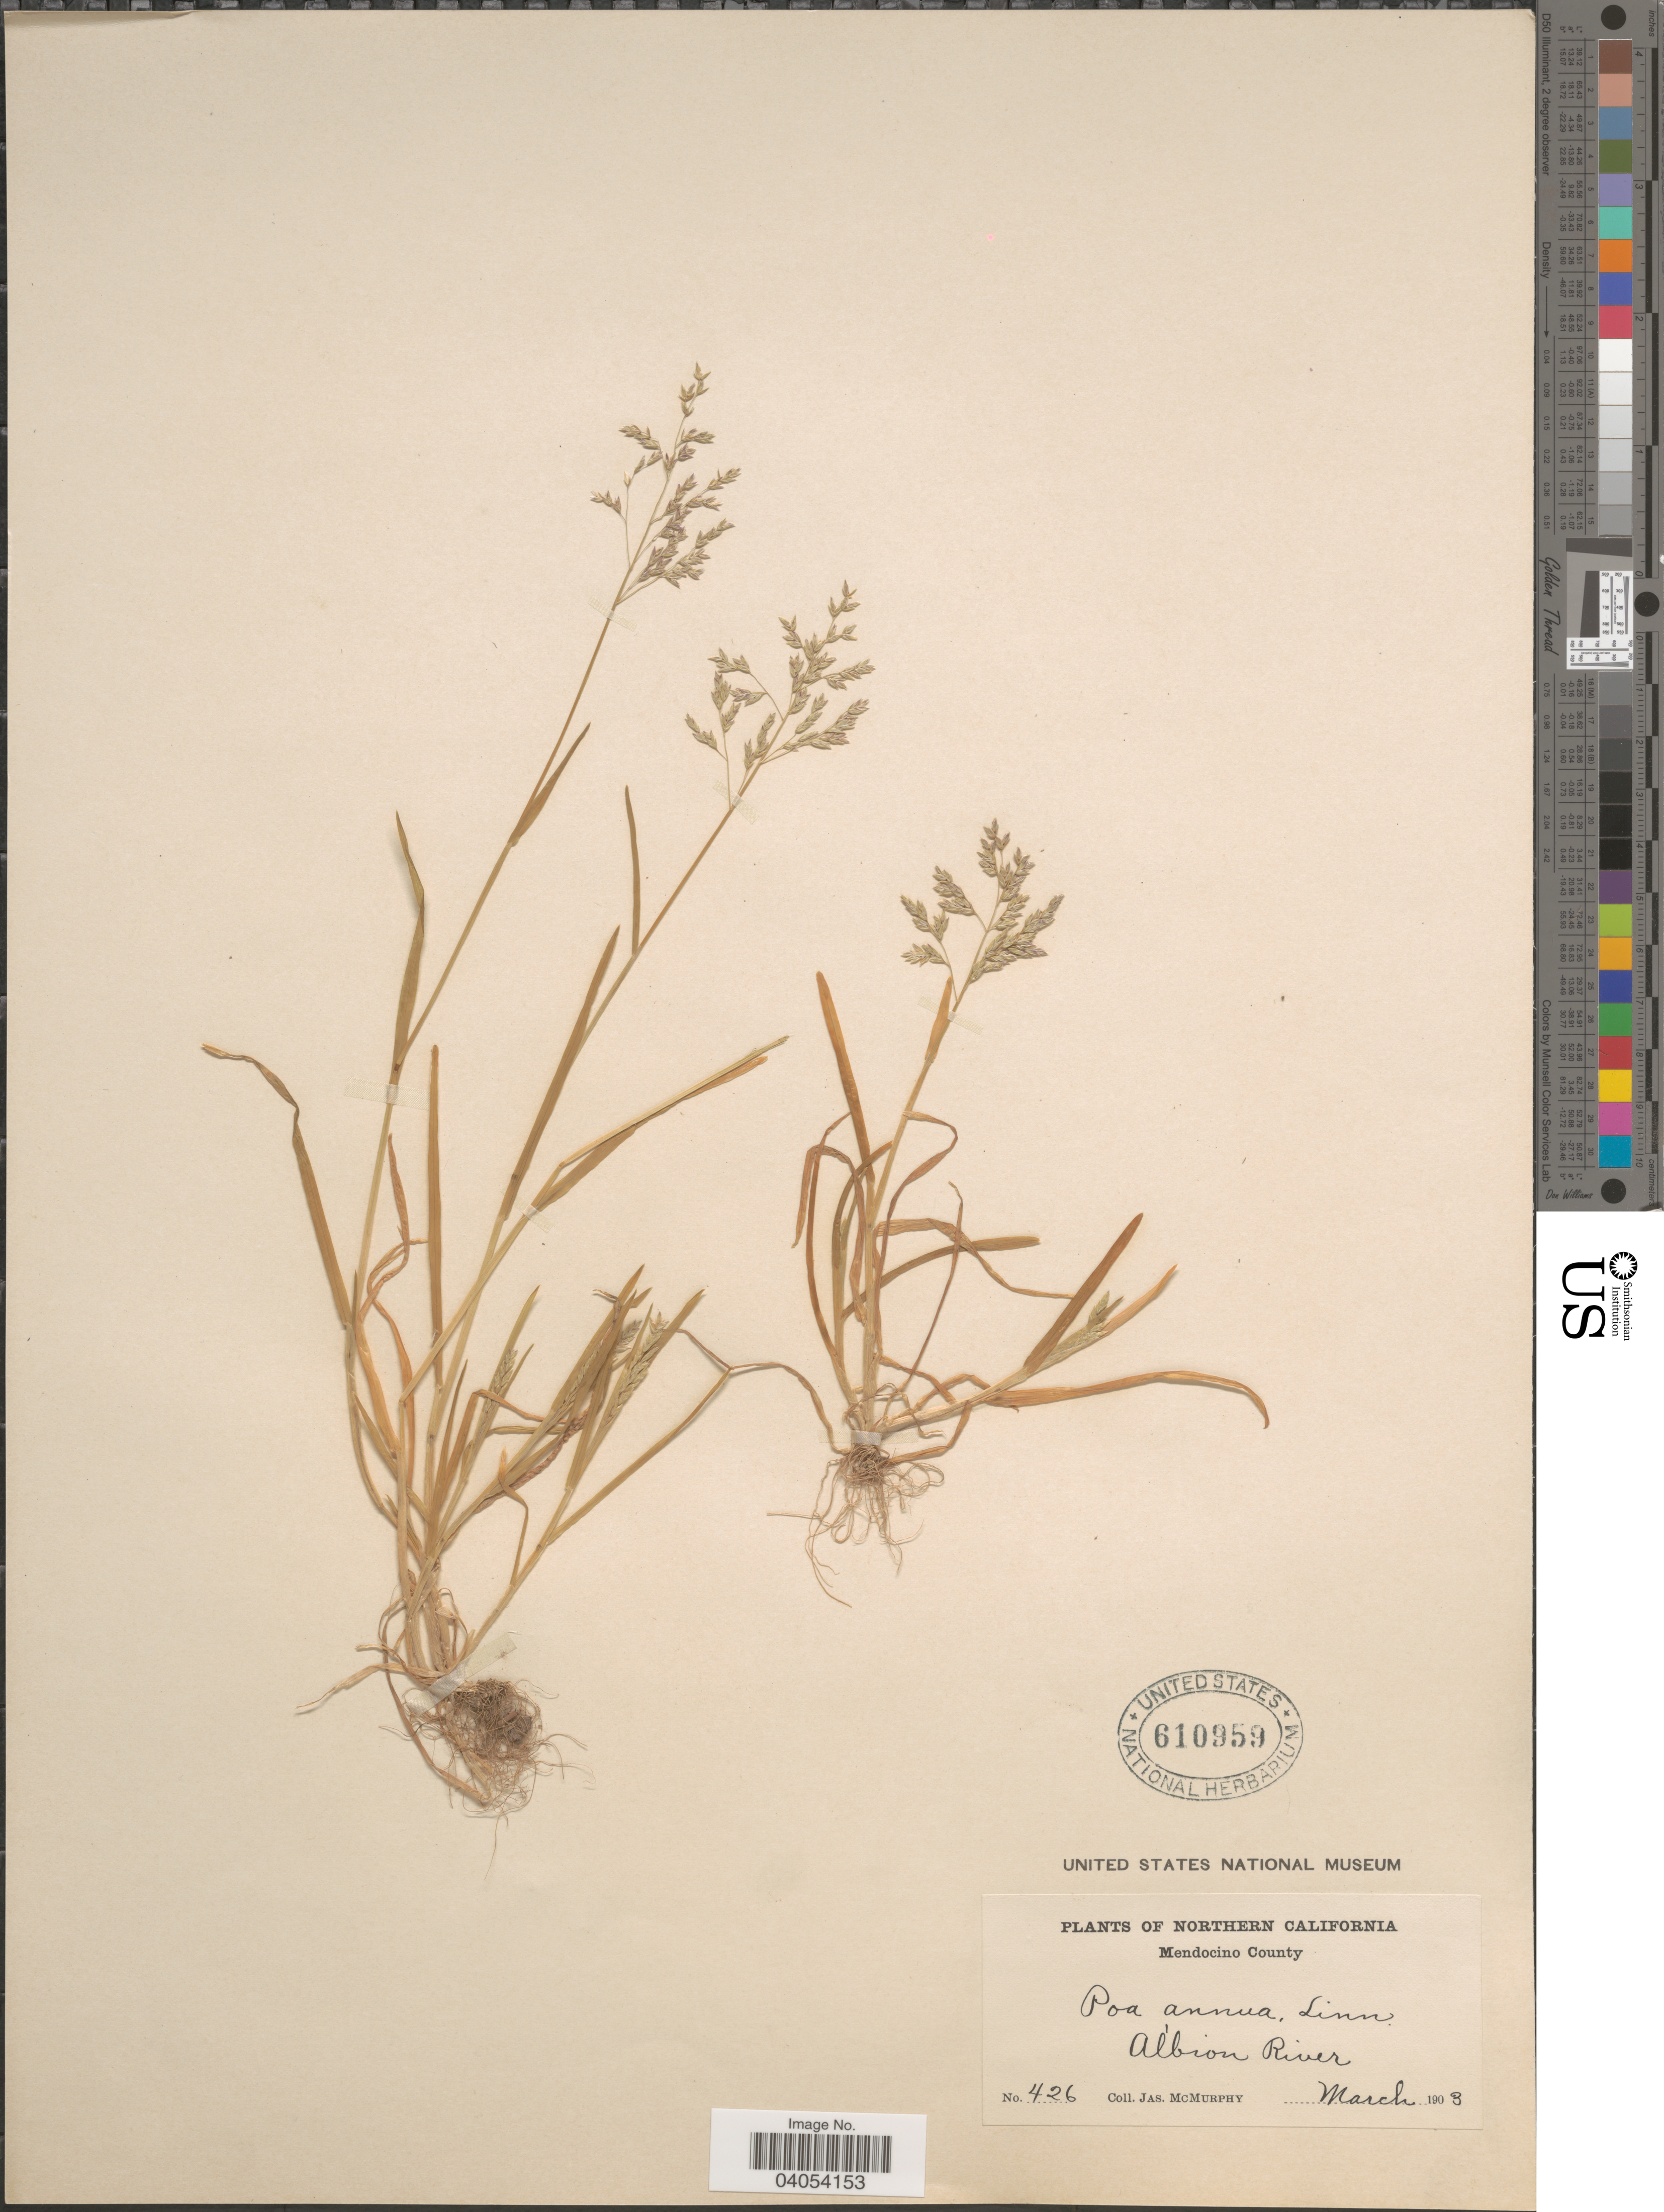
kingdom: Plantae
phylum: Tracheophyta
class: Liliopsida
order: Poales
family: Poaceae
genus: Poa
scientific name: Poa annua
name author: L.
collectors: J. McMurphy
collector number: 426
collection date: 1903-03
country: United States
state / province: California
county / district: Mendocino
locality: Northern California. Mendocino County. Albion River.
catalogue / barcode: US 610959